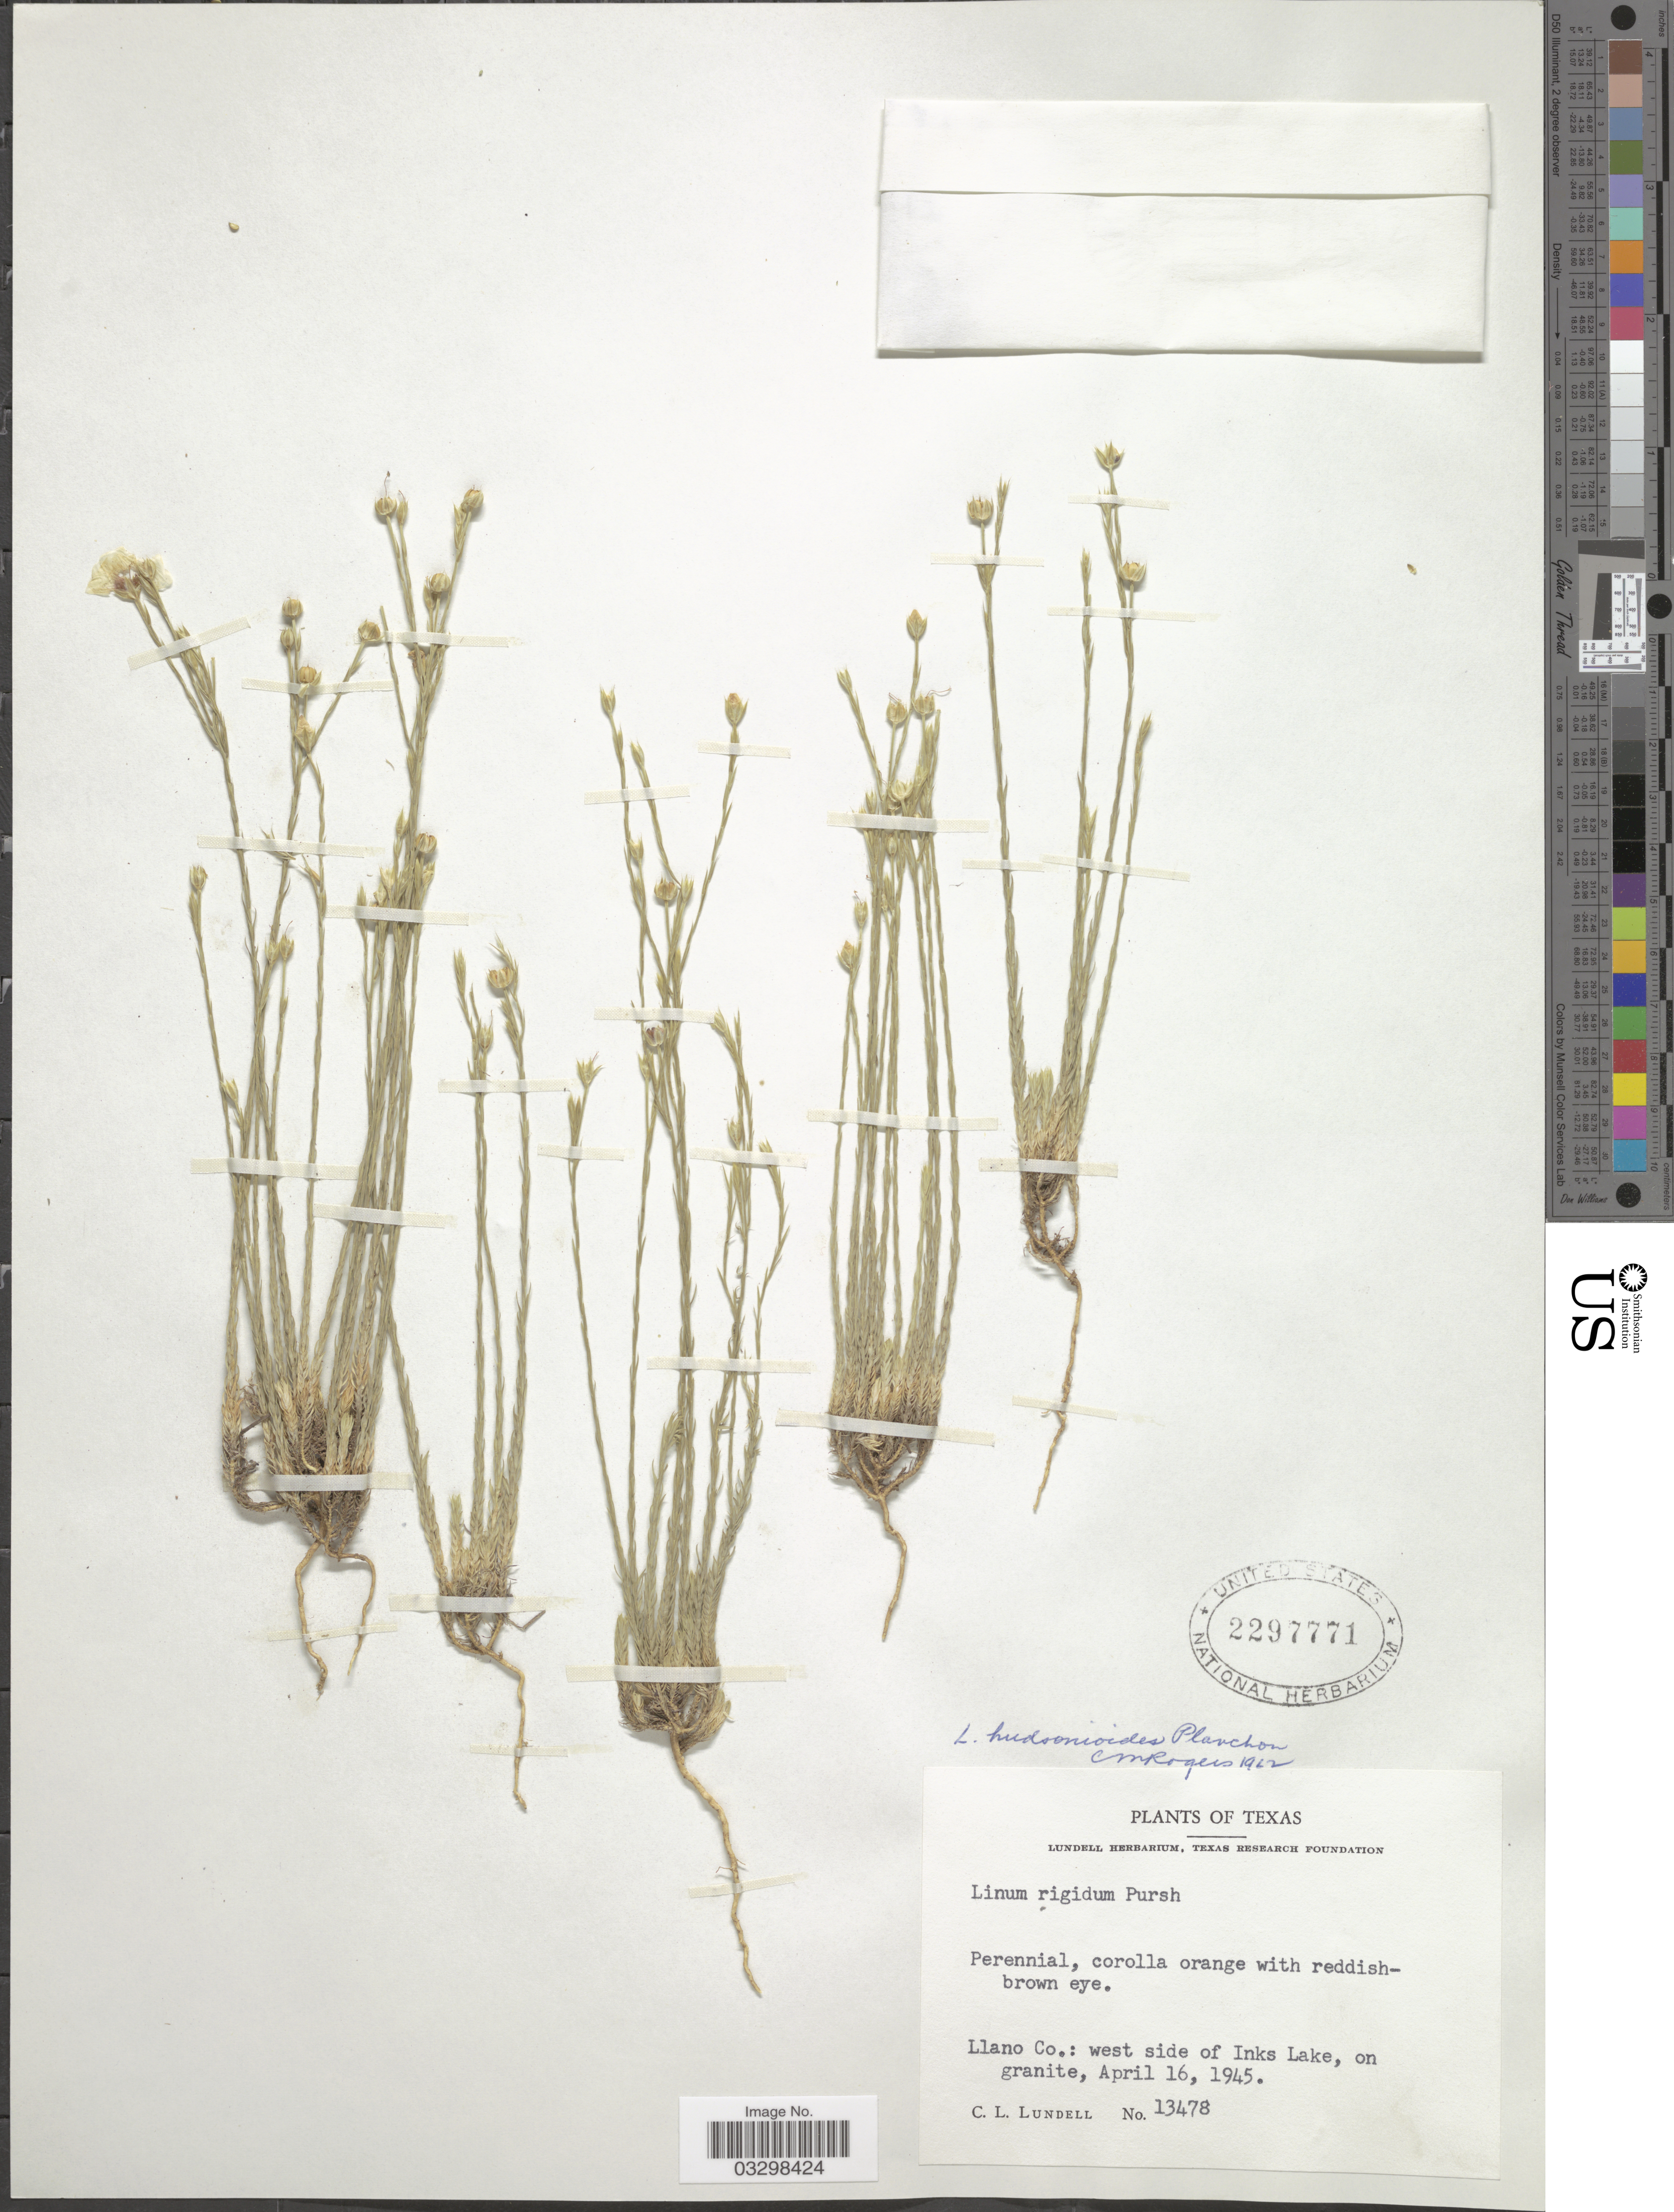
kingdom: Plantae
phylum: Tracheophyta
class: Magnoliopsida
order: Malpighiales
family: Linaceae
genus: Linum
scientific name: Linum hudsonioides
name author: Planch.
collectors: C. L. Lundell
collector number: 13478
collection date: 1945-04-16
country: United States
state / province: Texas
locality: Llano Co.: west side of Inks Lake, on granite.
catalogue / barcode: US 2297771